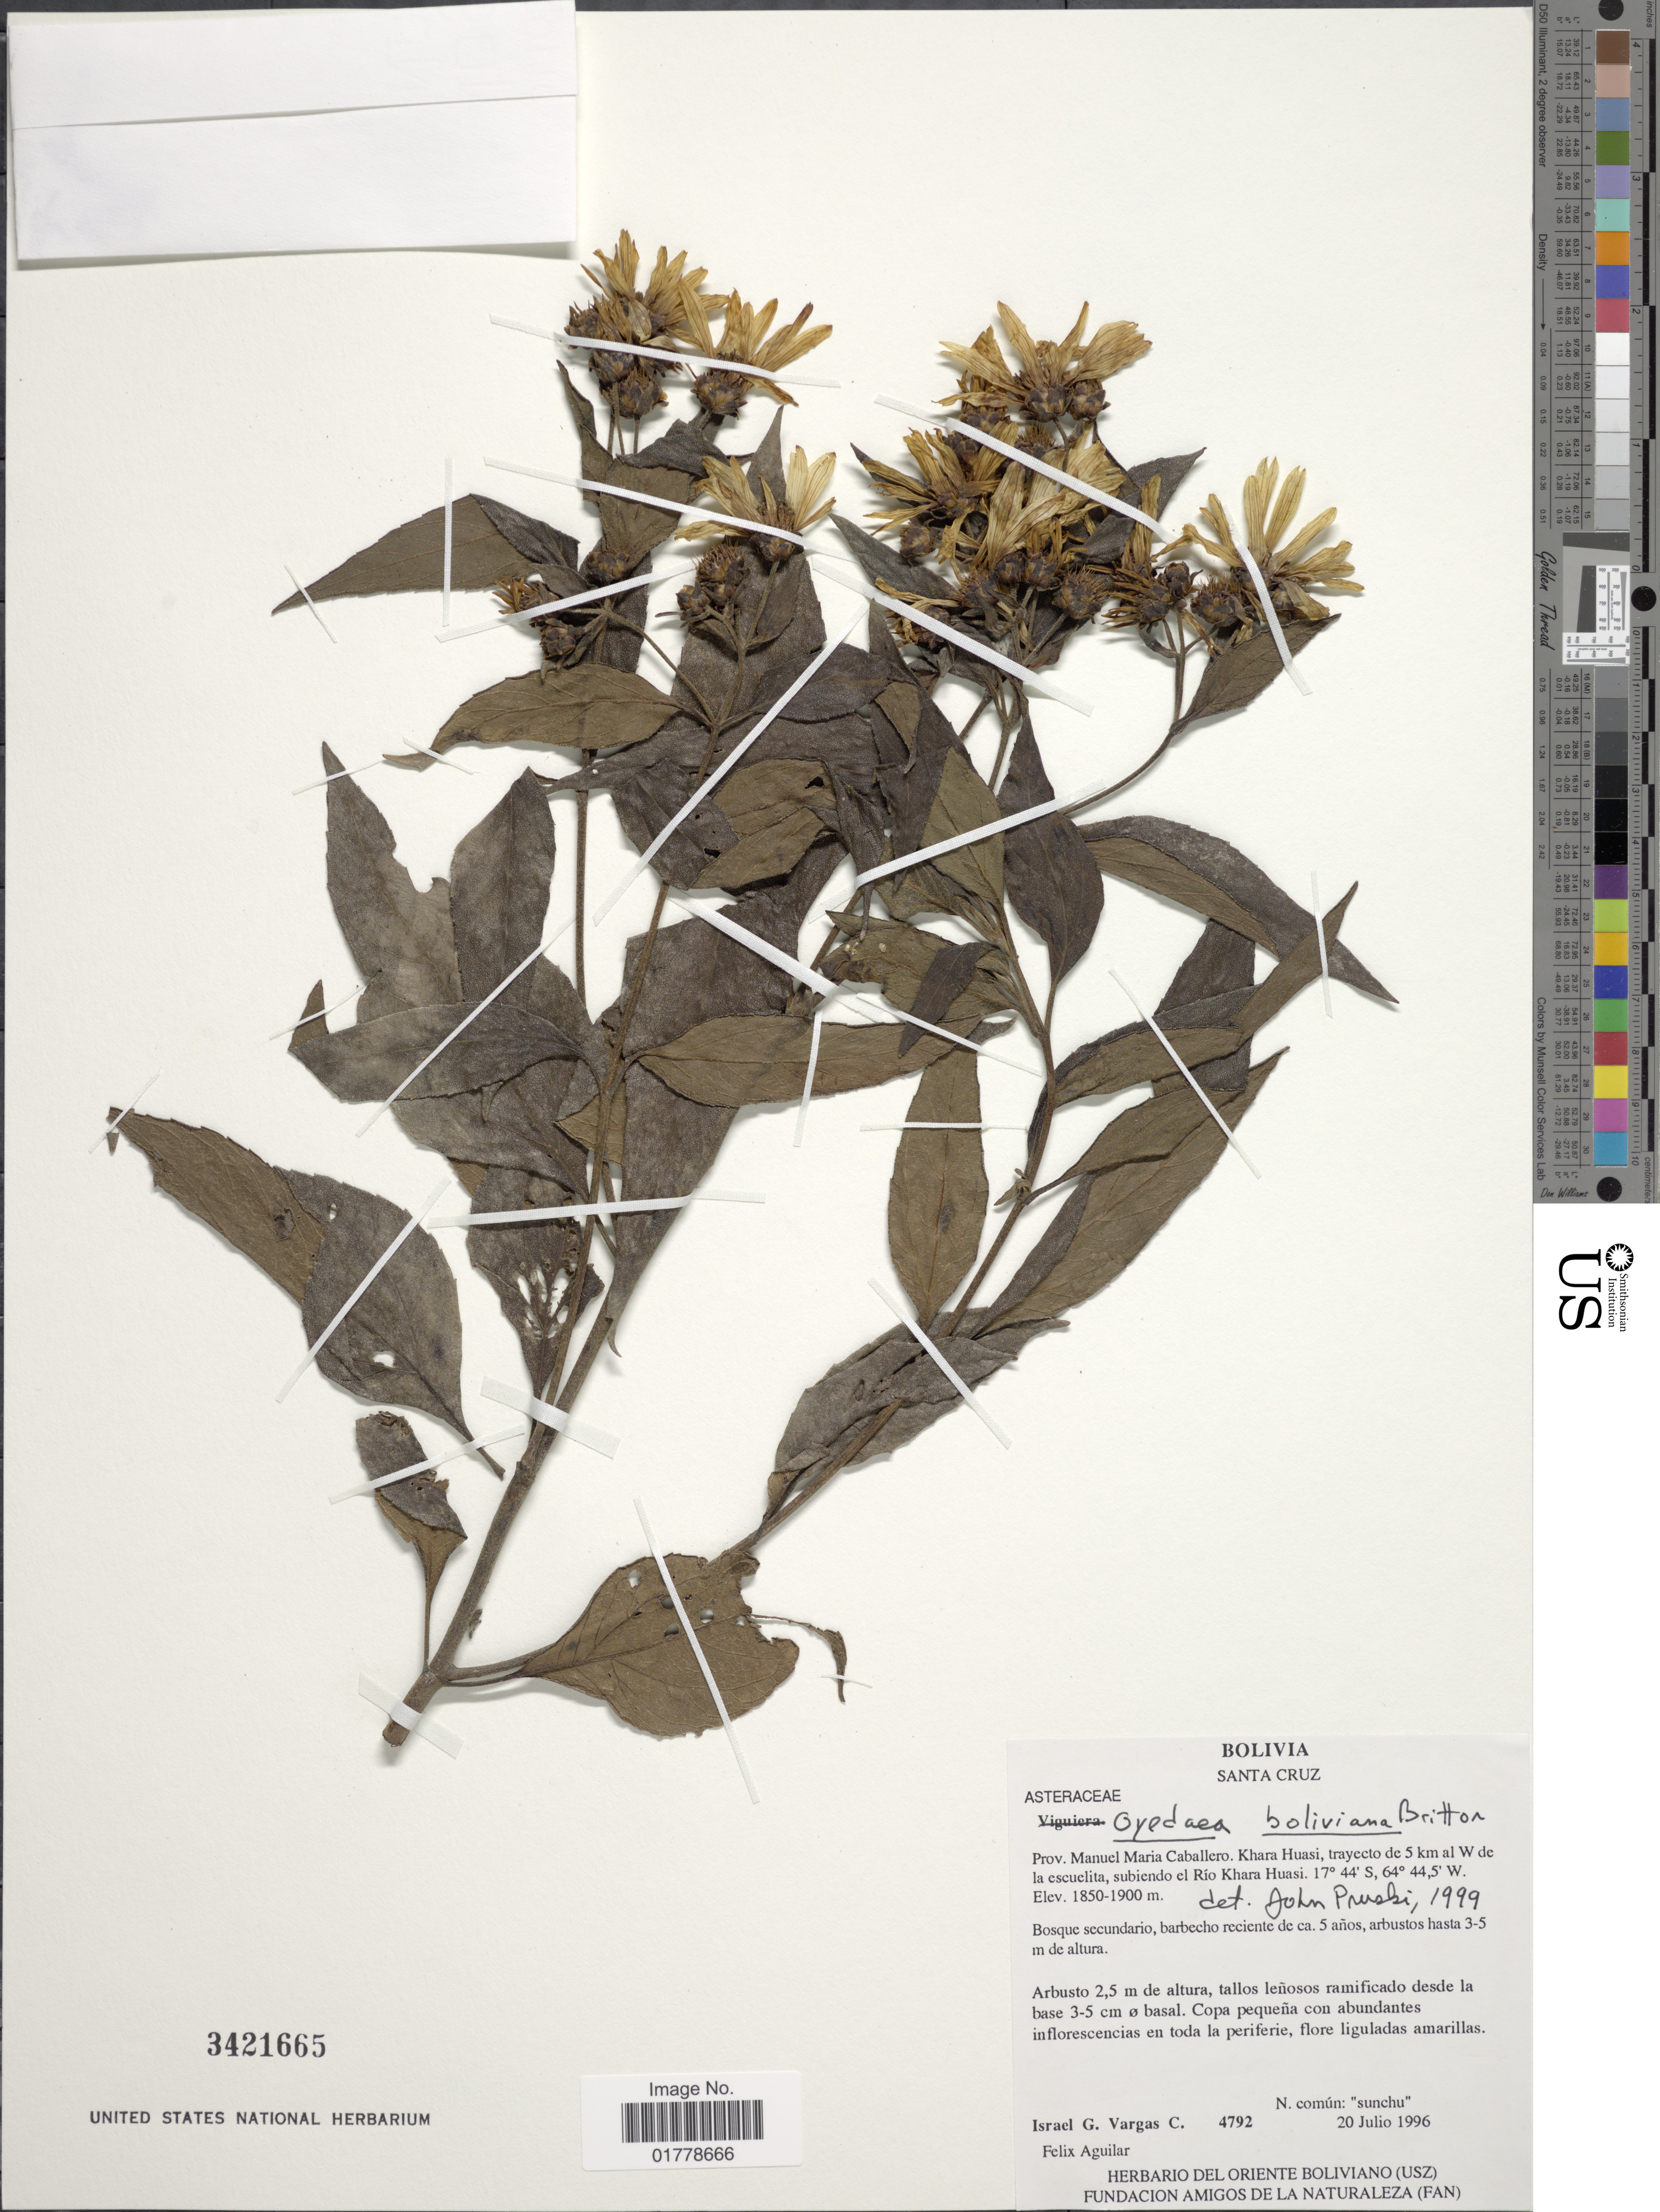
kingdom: Plantae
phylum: Tracheophyta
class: Magnoliopsida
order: Asterales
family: Asteraceae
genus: Oyedaea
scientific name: Oyedaea boliviana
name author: Britton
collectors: I. G. Vargas C. & F. Aguilar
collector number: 4792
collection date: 1996-07-20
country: Bolivia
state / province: Santa Cruz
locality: Prov. Manuel Maria Caballero. Khara Huasi, trayecto de 5 km al W de la escuelita, subiendo el Río Khara Huasi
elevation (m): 1850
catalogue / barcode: US 3421665